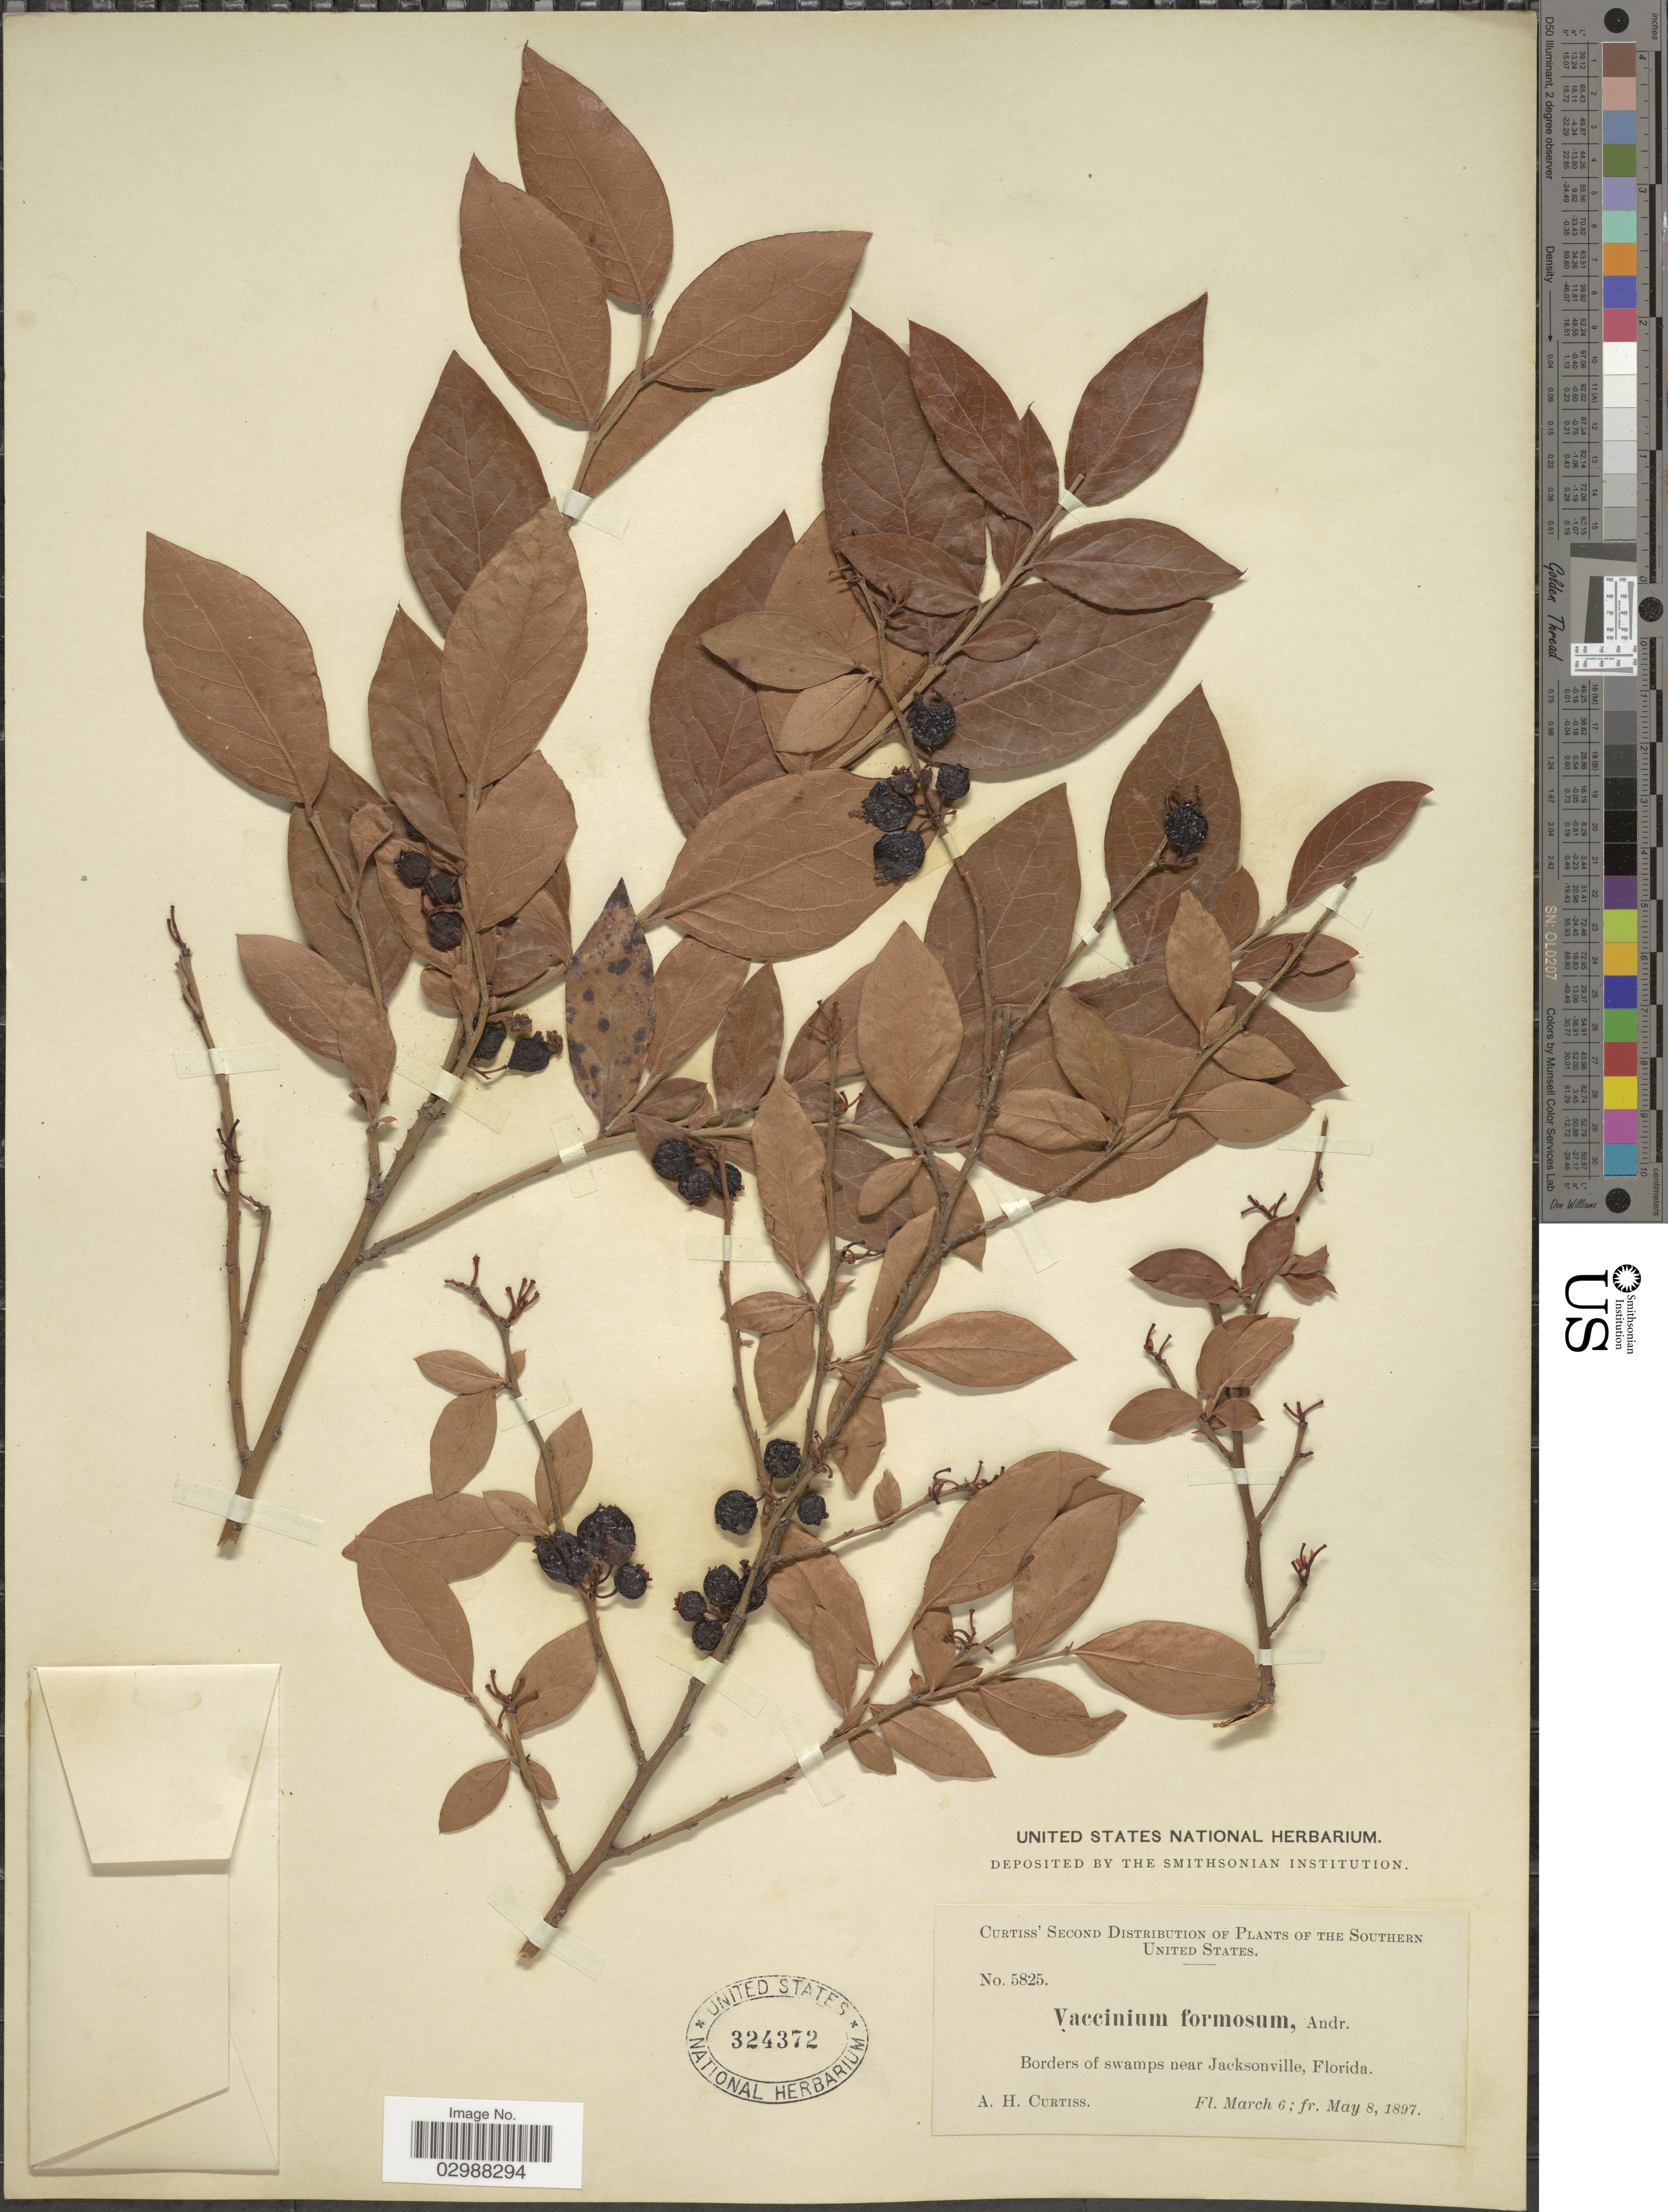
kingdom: Plantae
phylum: Tracheophyta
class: Magnoliopsida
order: Ericales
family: Ericaceae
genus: Vaccinium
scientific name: Vaccinium fuscatum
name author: Aiton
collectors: A. H. Curtiss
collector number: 5825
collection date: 1897-03-06/1897-05-08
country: United States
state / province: Florida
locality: Southern United States. Borders of swamps near Jacksonville.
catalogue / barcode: US 324372